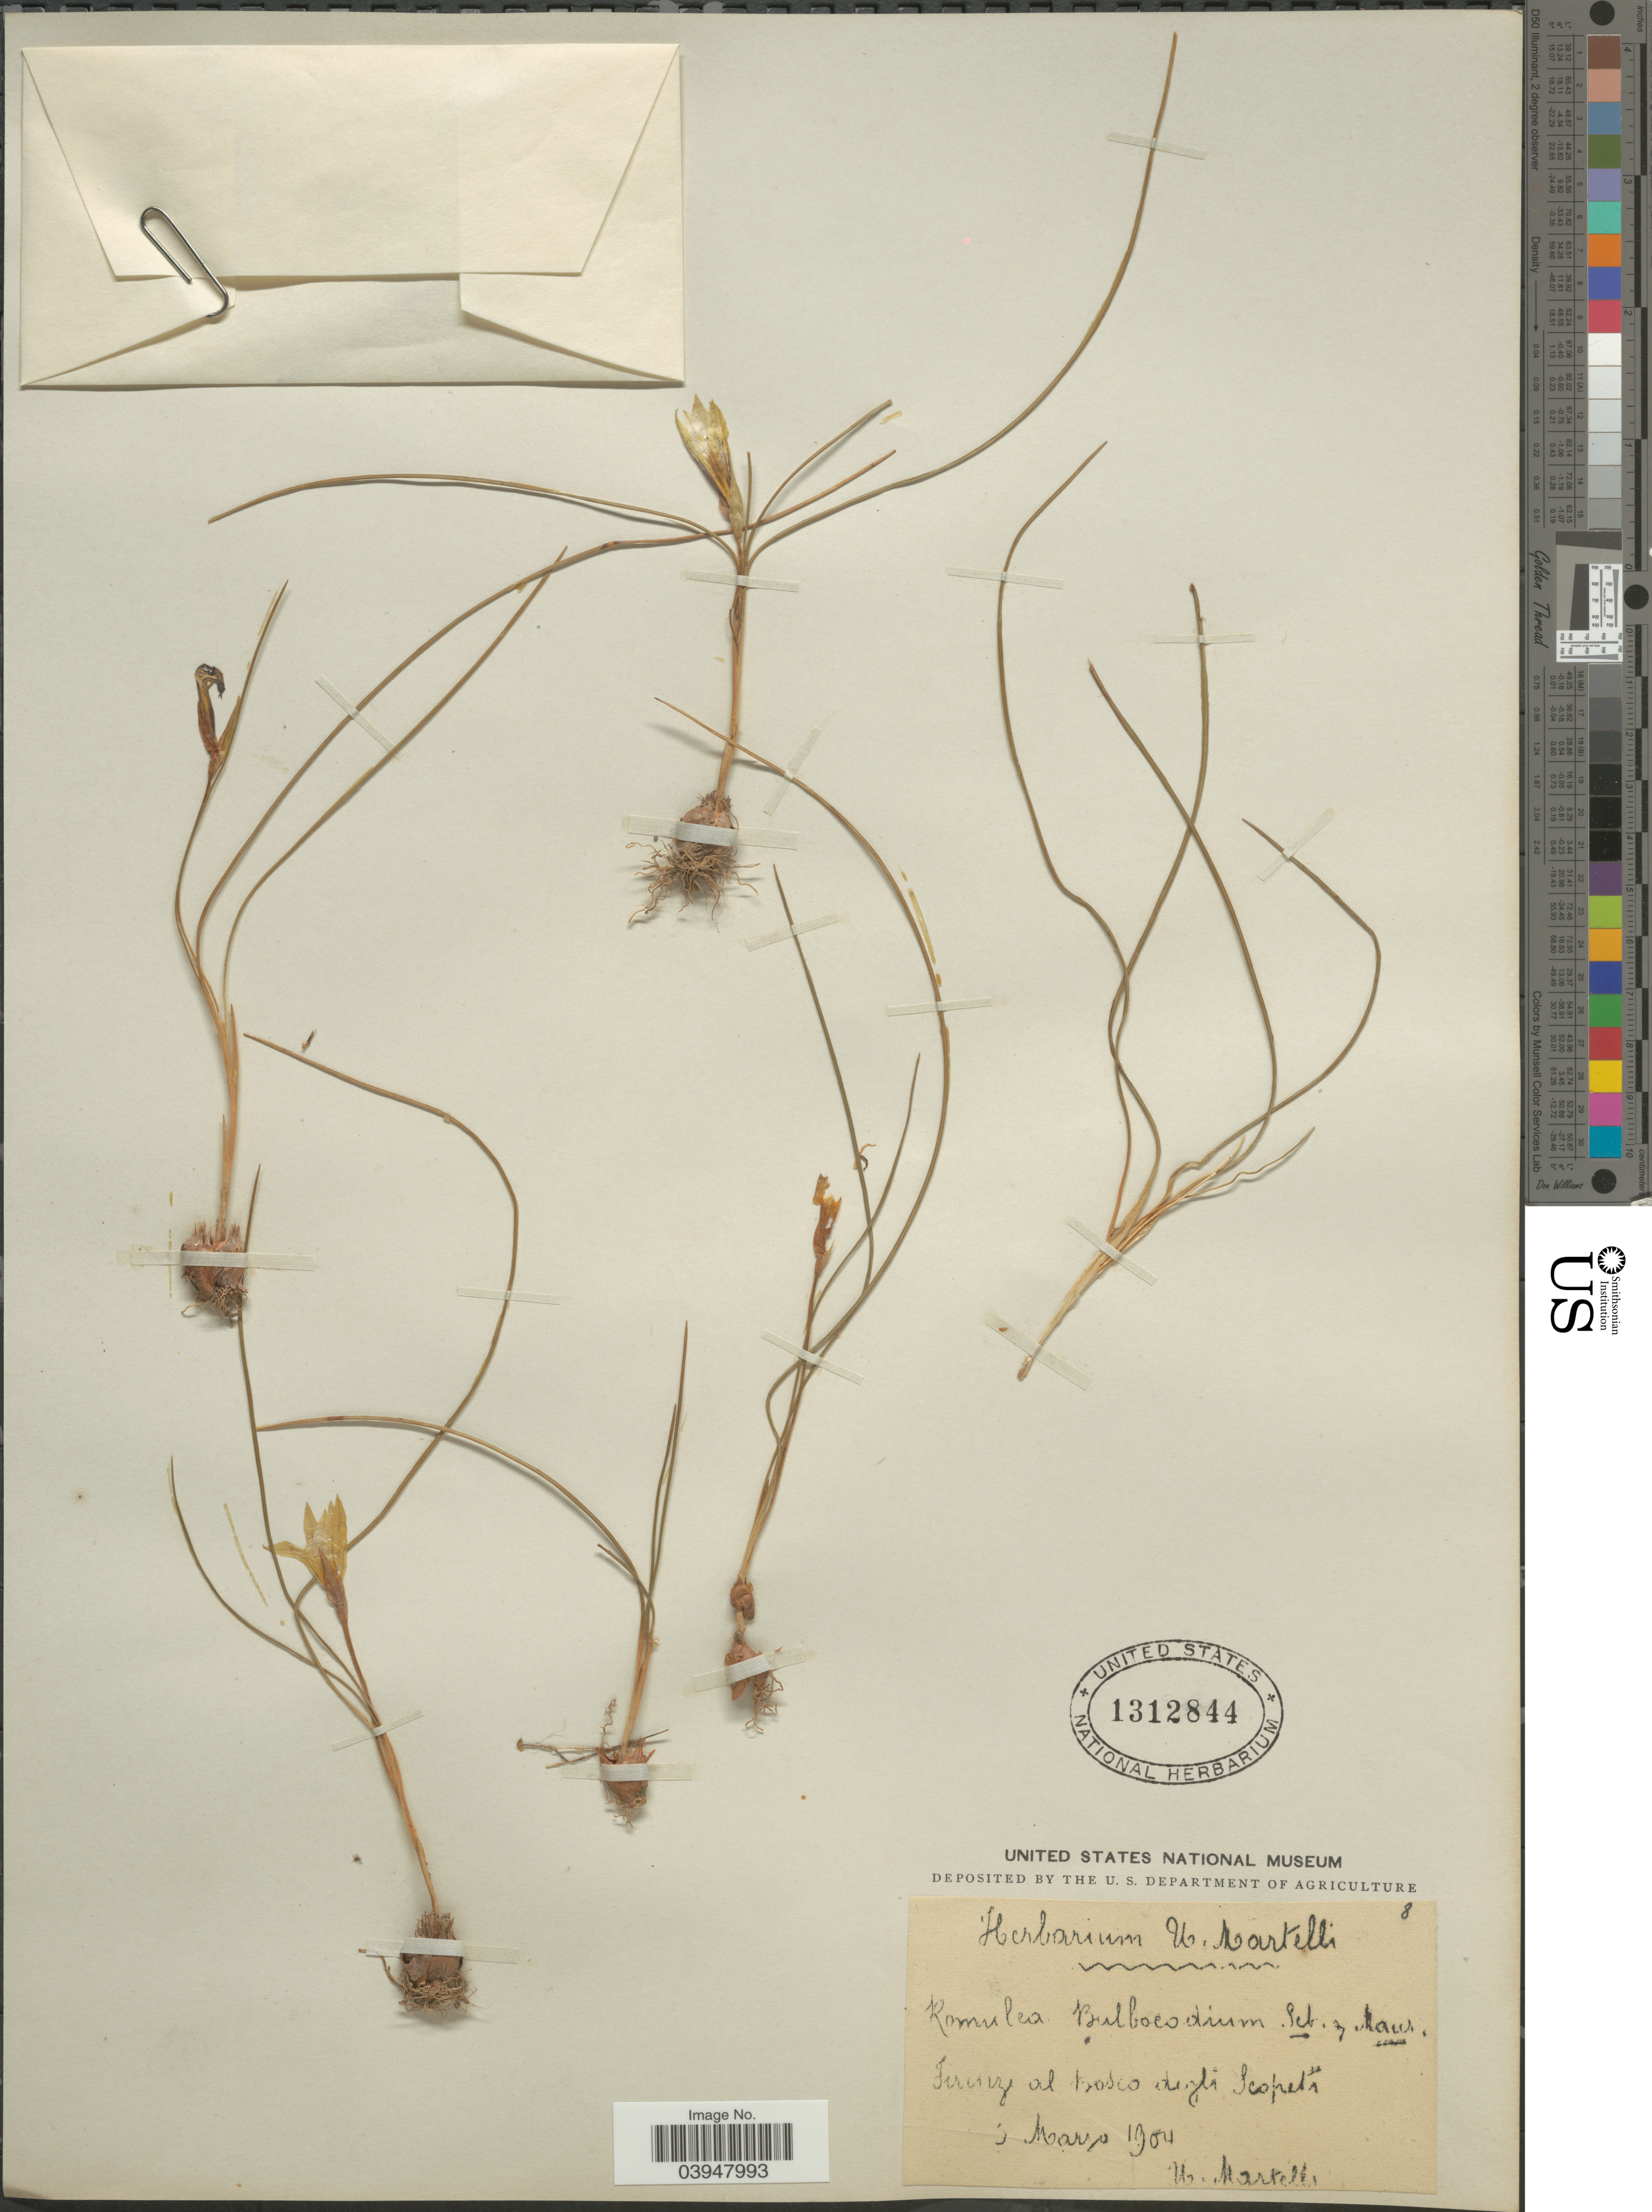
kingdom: Plantae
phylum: Tracheophyta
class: Liliopsida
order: Asparagales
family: Iridaceae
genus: Romulea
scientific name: Romulea bulbocodium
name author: (L.) Sebast. & Mauri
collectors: U. Martelli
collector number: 8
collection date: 1904-03-03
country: Italy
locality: Firenze al bosco degli Scopeti.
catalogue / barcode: US 1312844